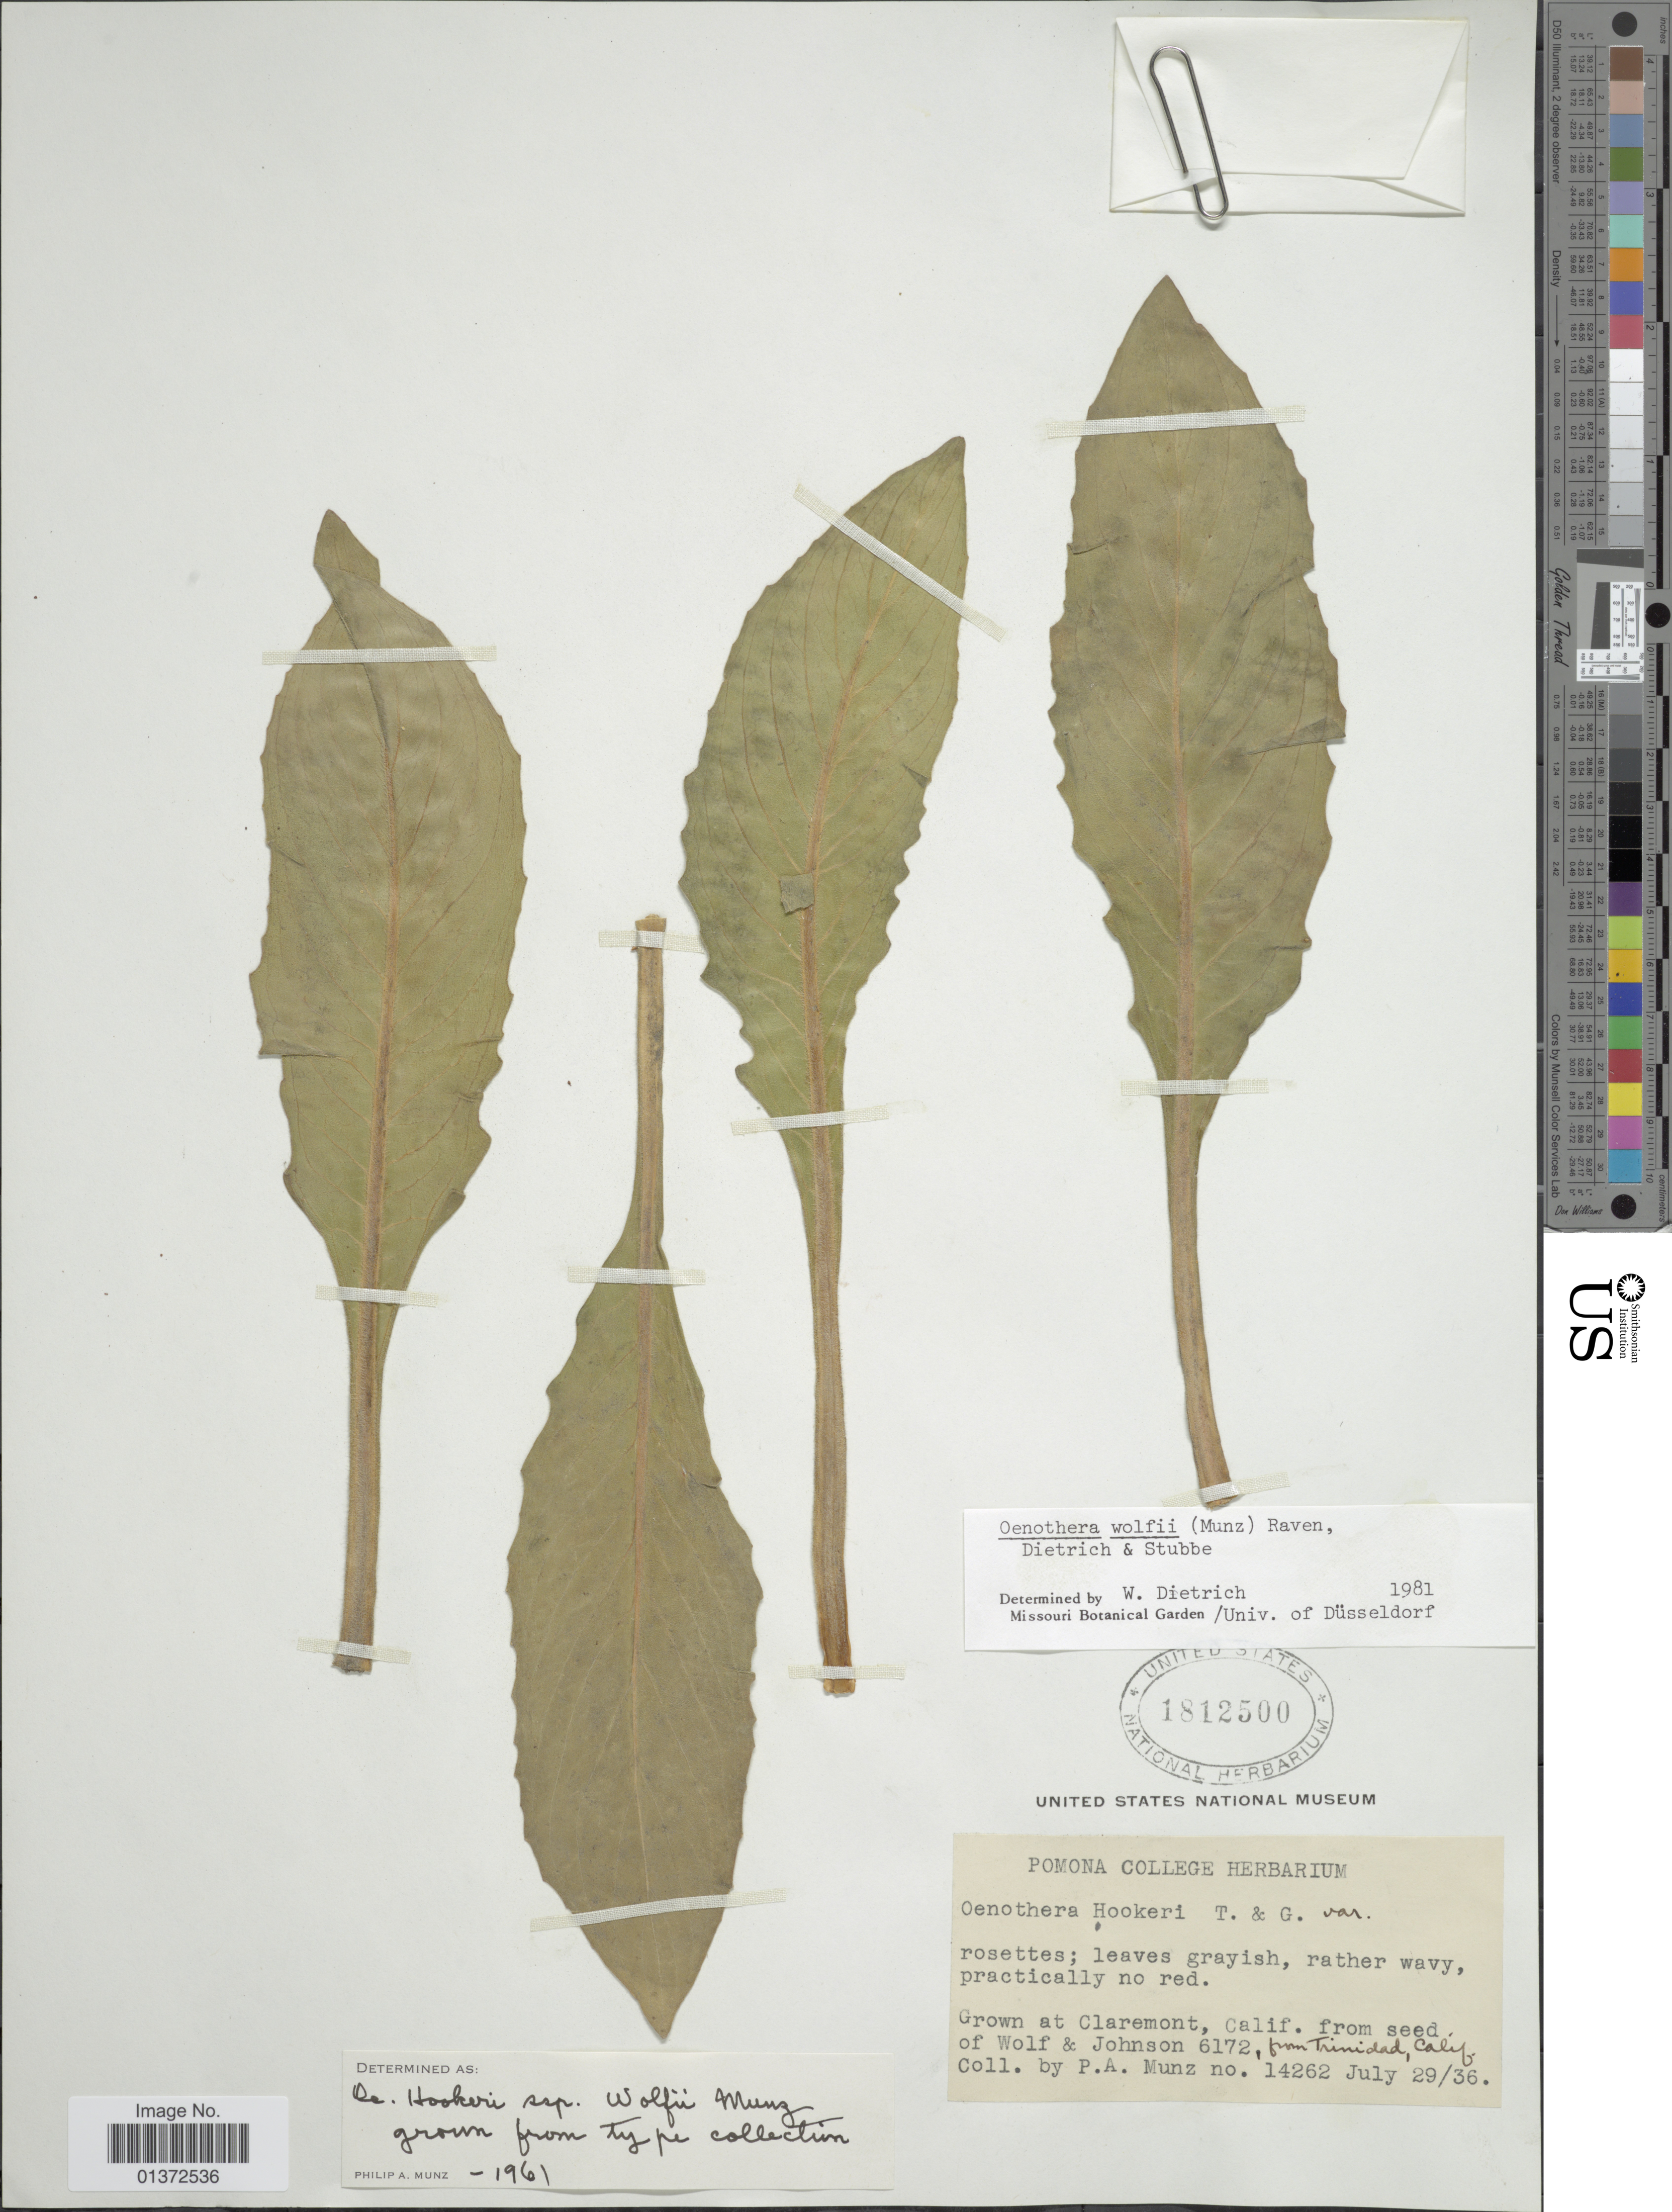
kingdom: Plantae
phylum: Tracheophyta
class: Magnoliopsida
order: Myrtales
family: Onagraceae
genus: Oenothera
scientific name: Oenothera wolfii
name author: (Munz) P.H. Raven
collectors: P. A. Munz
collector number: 14262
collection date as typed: Transcribed d/m/y: 29/7/36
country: United States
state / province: California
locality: Claremont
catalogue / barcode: US 1812500